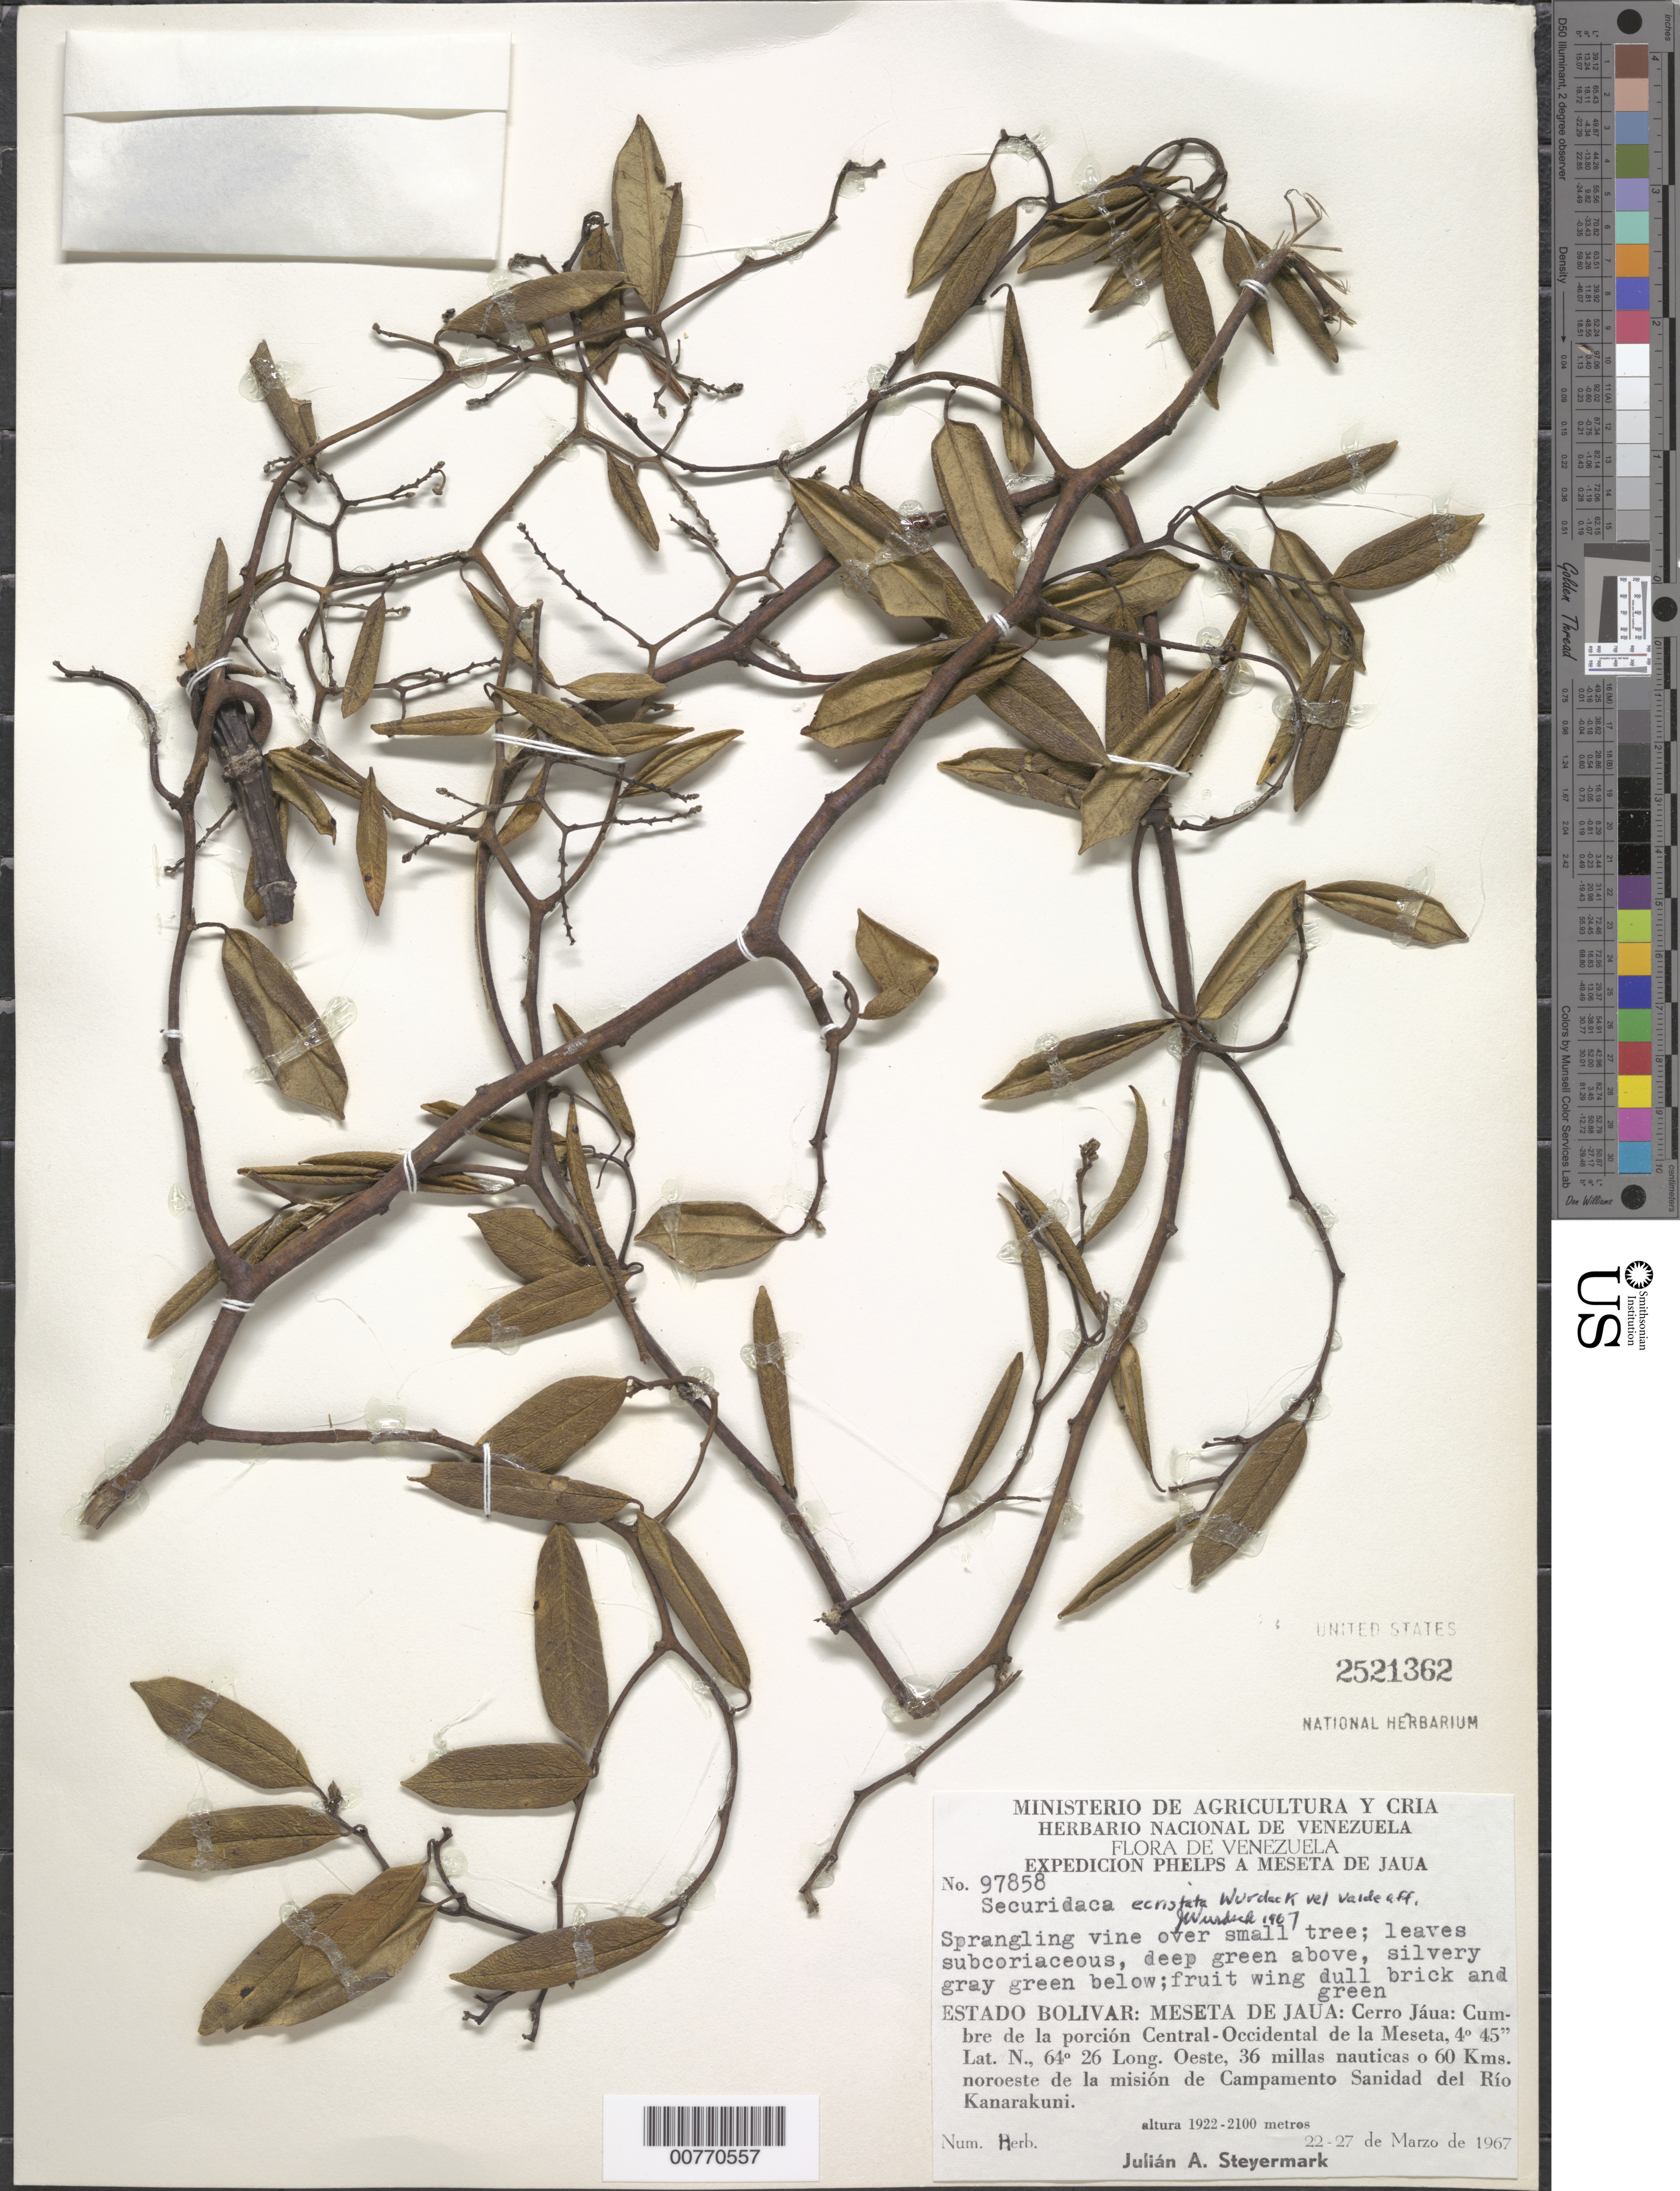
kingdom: Plantae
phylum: Tracheophyta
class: Magnoliopsida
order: Fabales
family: Polygalaceae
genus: Securidaca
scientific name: Securidaca ecristata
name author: Wurdack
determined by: Wurdack, John J., (US), US (UNITED STATES)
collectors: J. Steyermark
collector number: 97858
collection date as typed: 22-Mar-67 to 27-Mar-67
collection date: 1967-03-22/1967-03-27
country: Venezuela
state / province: Bolívar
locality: Meseta del Jaua: Cerro Jáua, 60 km NW of Mision Campamento Sanidad del Río Kanarakuni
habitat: On small tree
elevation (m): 1922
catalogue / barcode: US 2521362